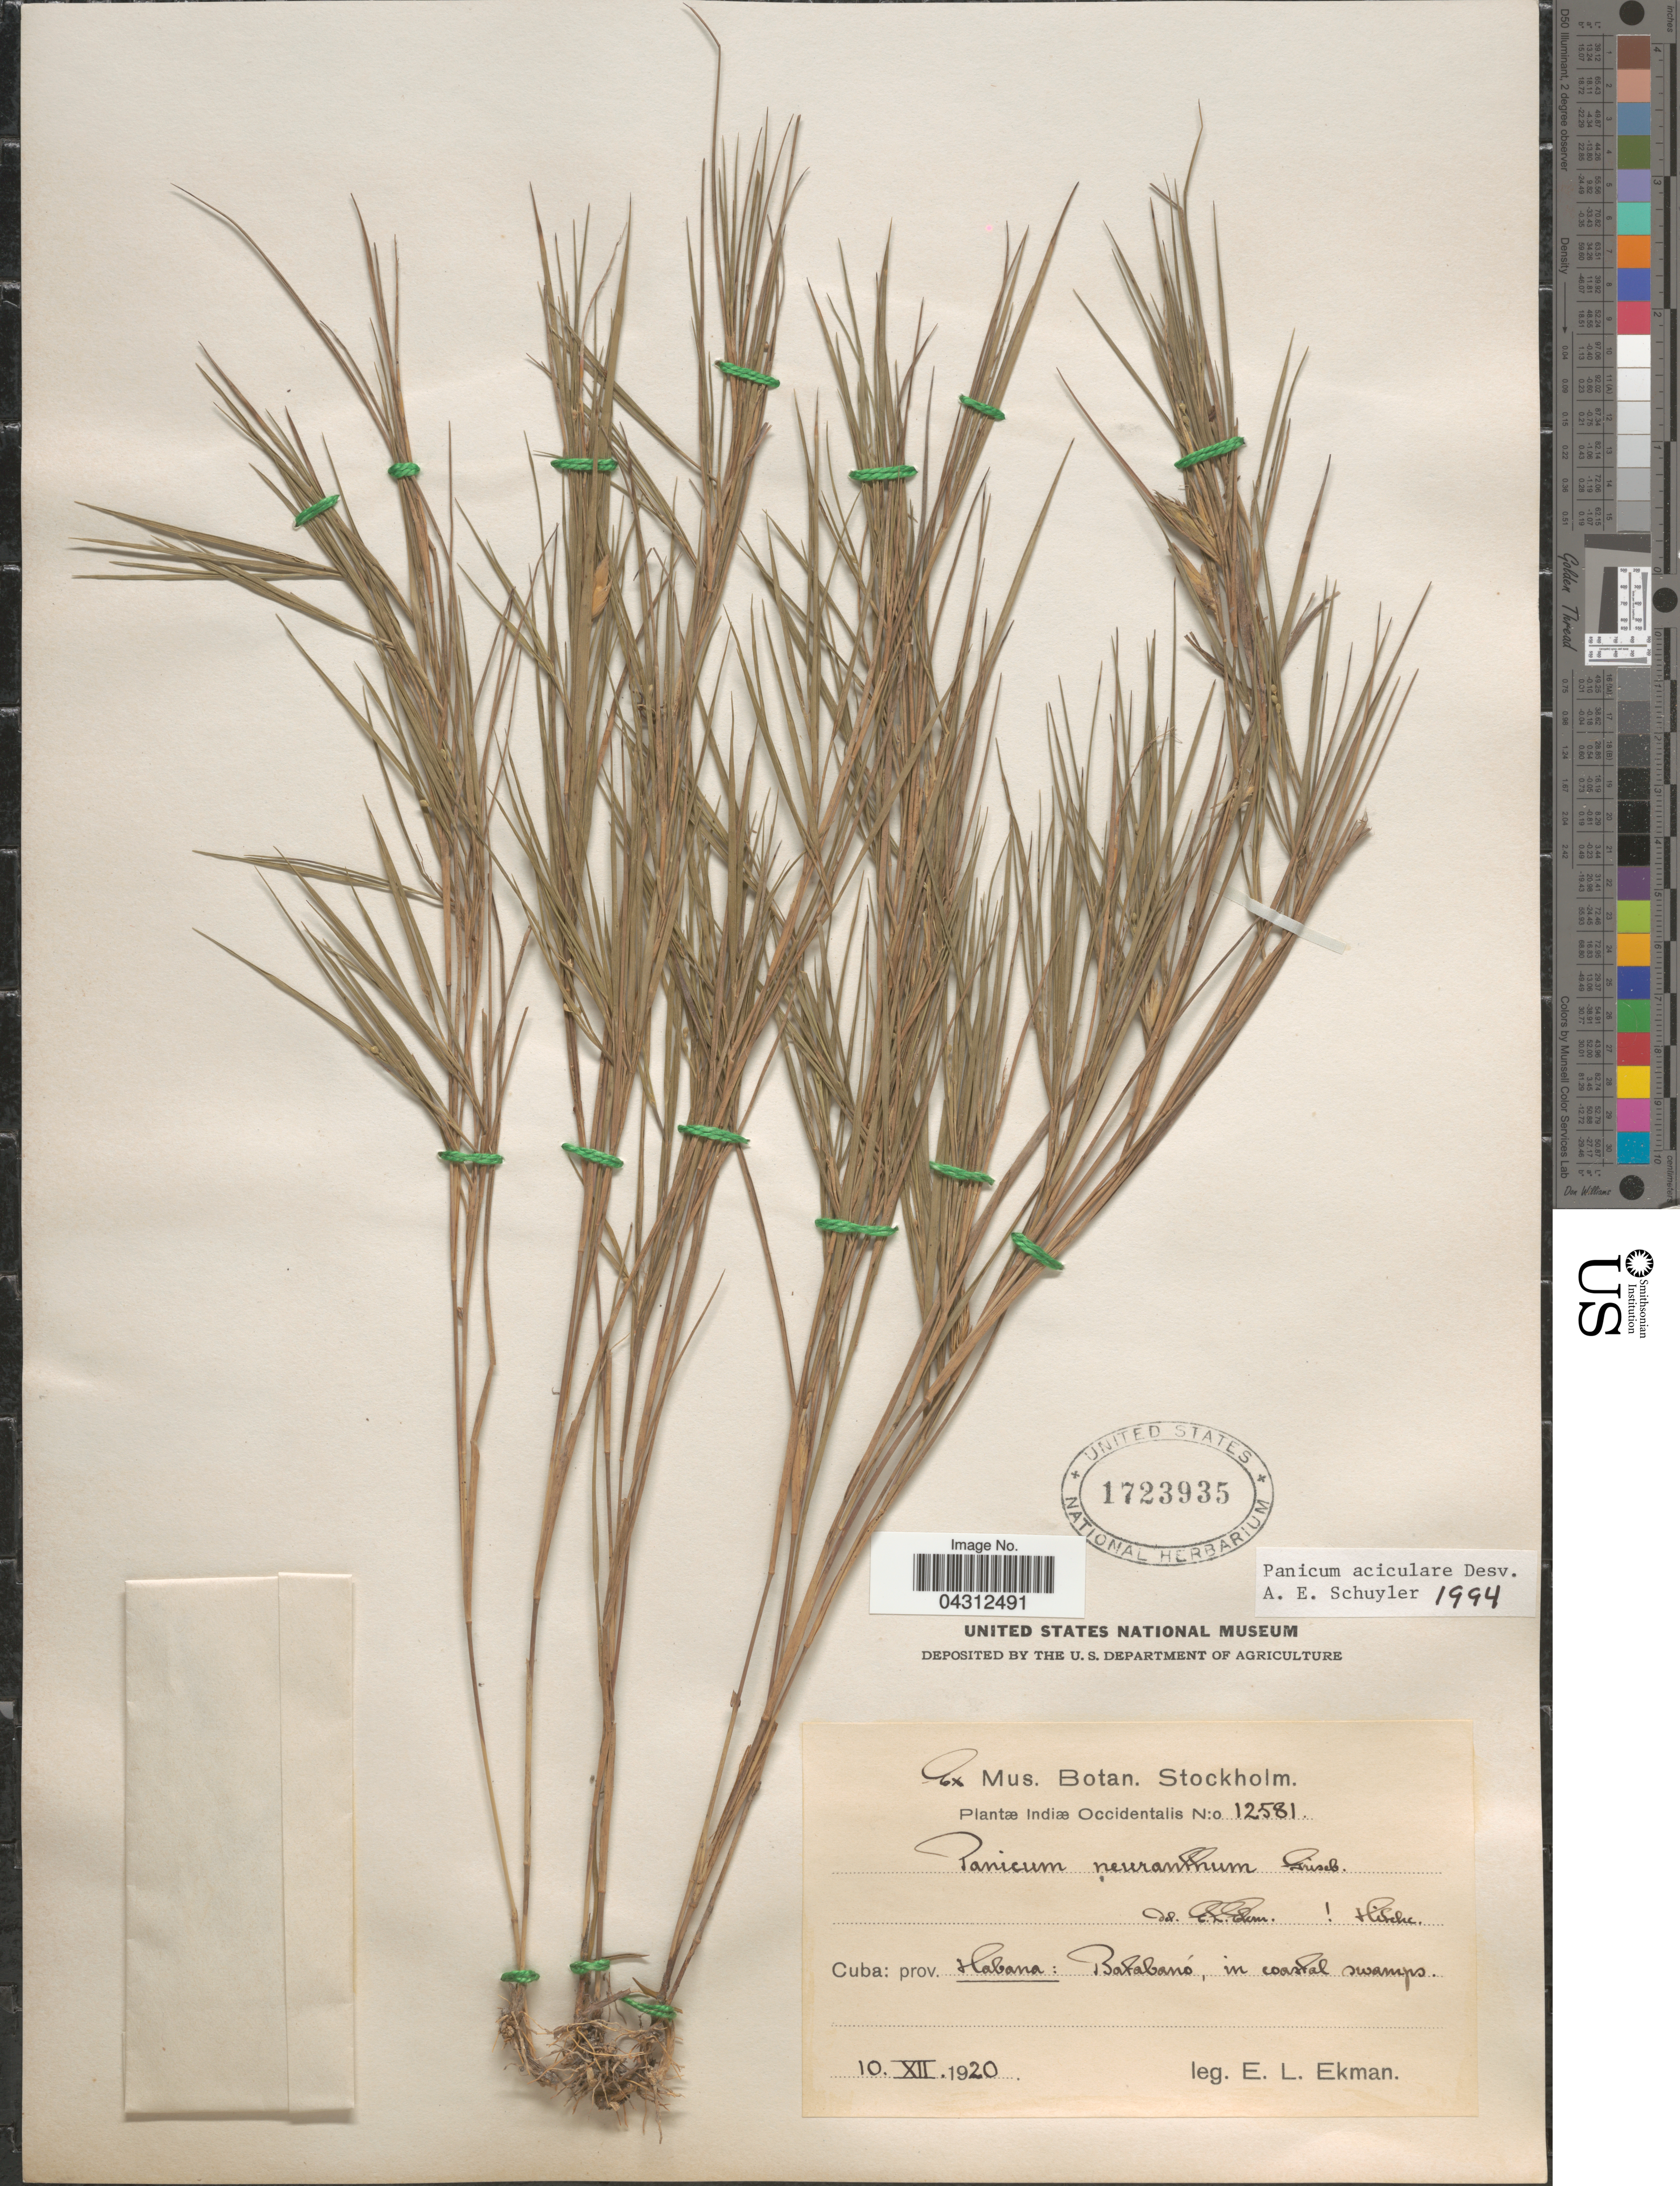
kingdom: Plantae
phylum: Tracheophyta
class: Liliopsida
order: Poales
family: Poaceae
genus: Dichanthelium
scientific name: Dichanthelium aciculare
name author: (Desv. ex Poir.) Gould & C.A. Clark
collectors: E. L. Ekman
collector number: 12581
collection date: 1920-12-10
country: Cuba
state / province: La Habana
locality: Indiæ Occidentalis. Batabanó, in coastal swamps.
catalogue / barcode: US 1723935